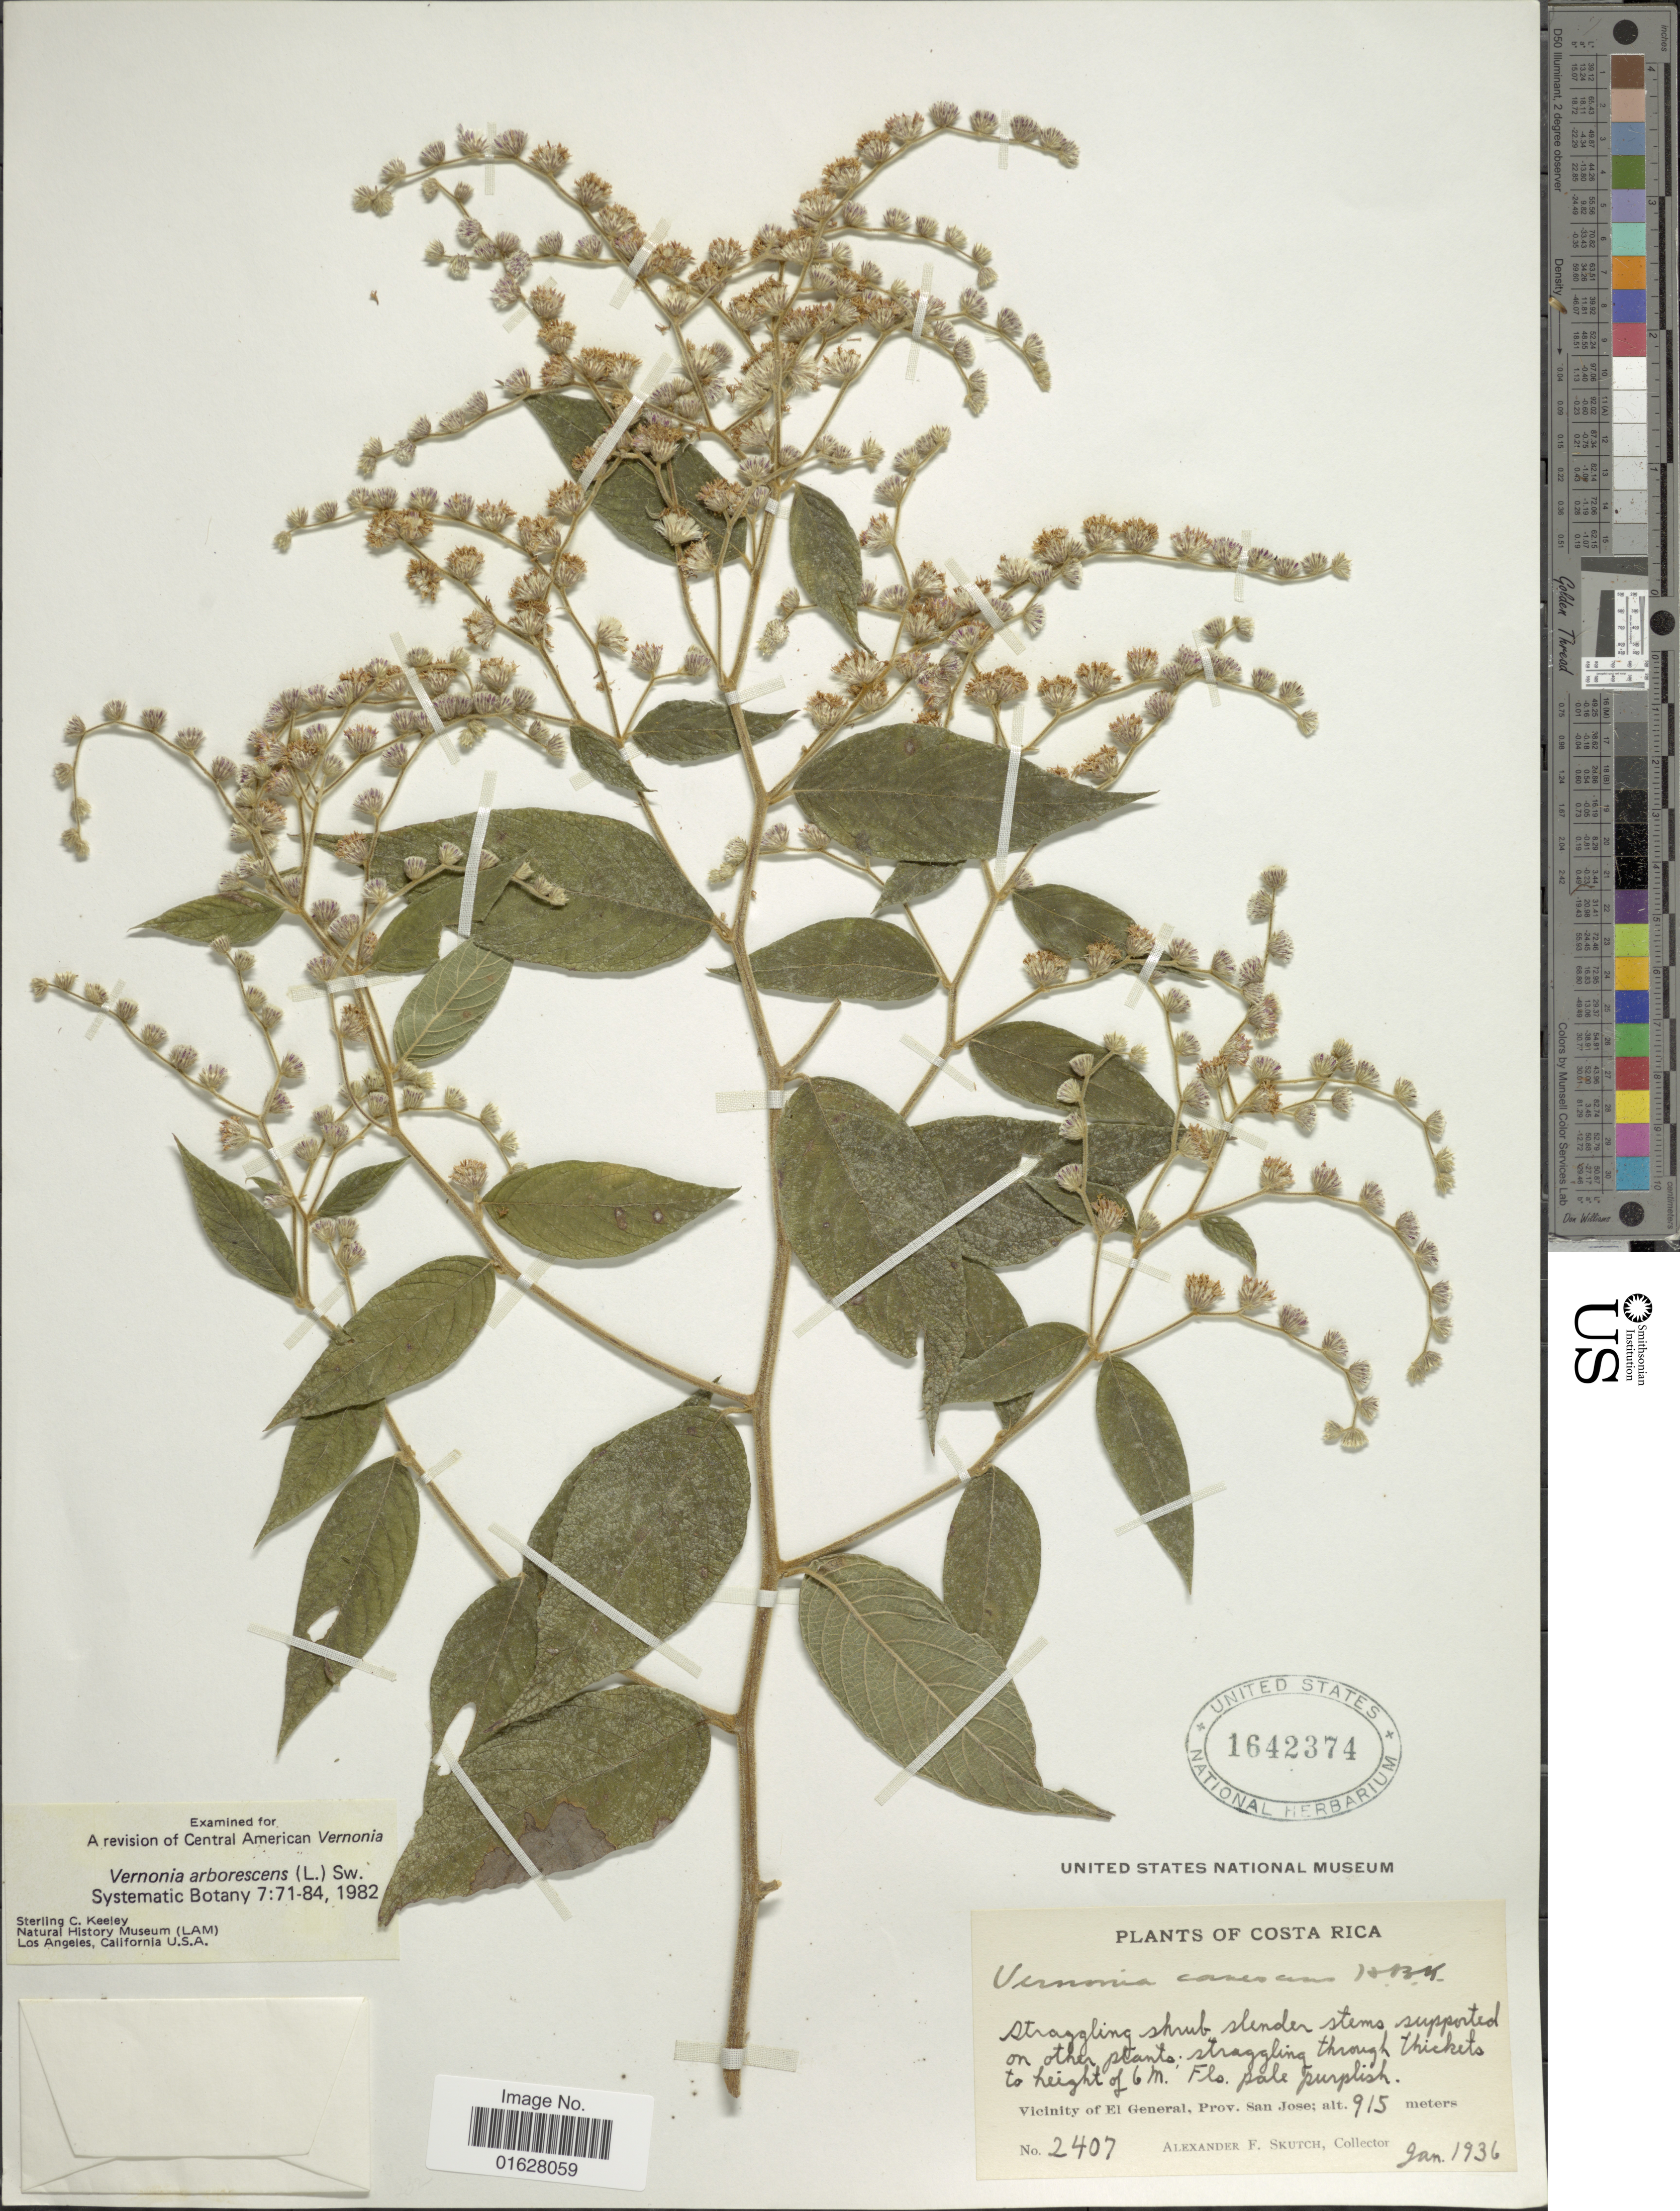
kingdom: Plantae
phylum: Tracheophyta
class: Magnoliopsida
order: Asterales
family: Asteraceae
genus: Lepidaploa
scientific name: Lepidaploa canescens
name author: (Kunth) H. Rob.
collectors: A. F. Skutch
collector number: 2407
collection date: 1936-01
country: Costa Rica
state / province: San José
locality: Costa Rica. Vicinity of El General, Prov. San Jose.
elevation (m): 915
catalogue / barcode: US 1642374